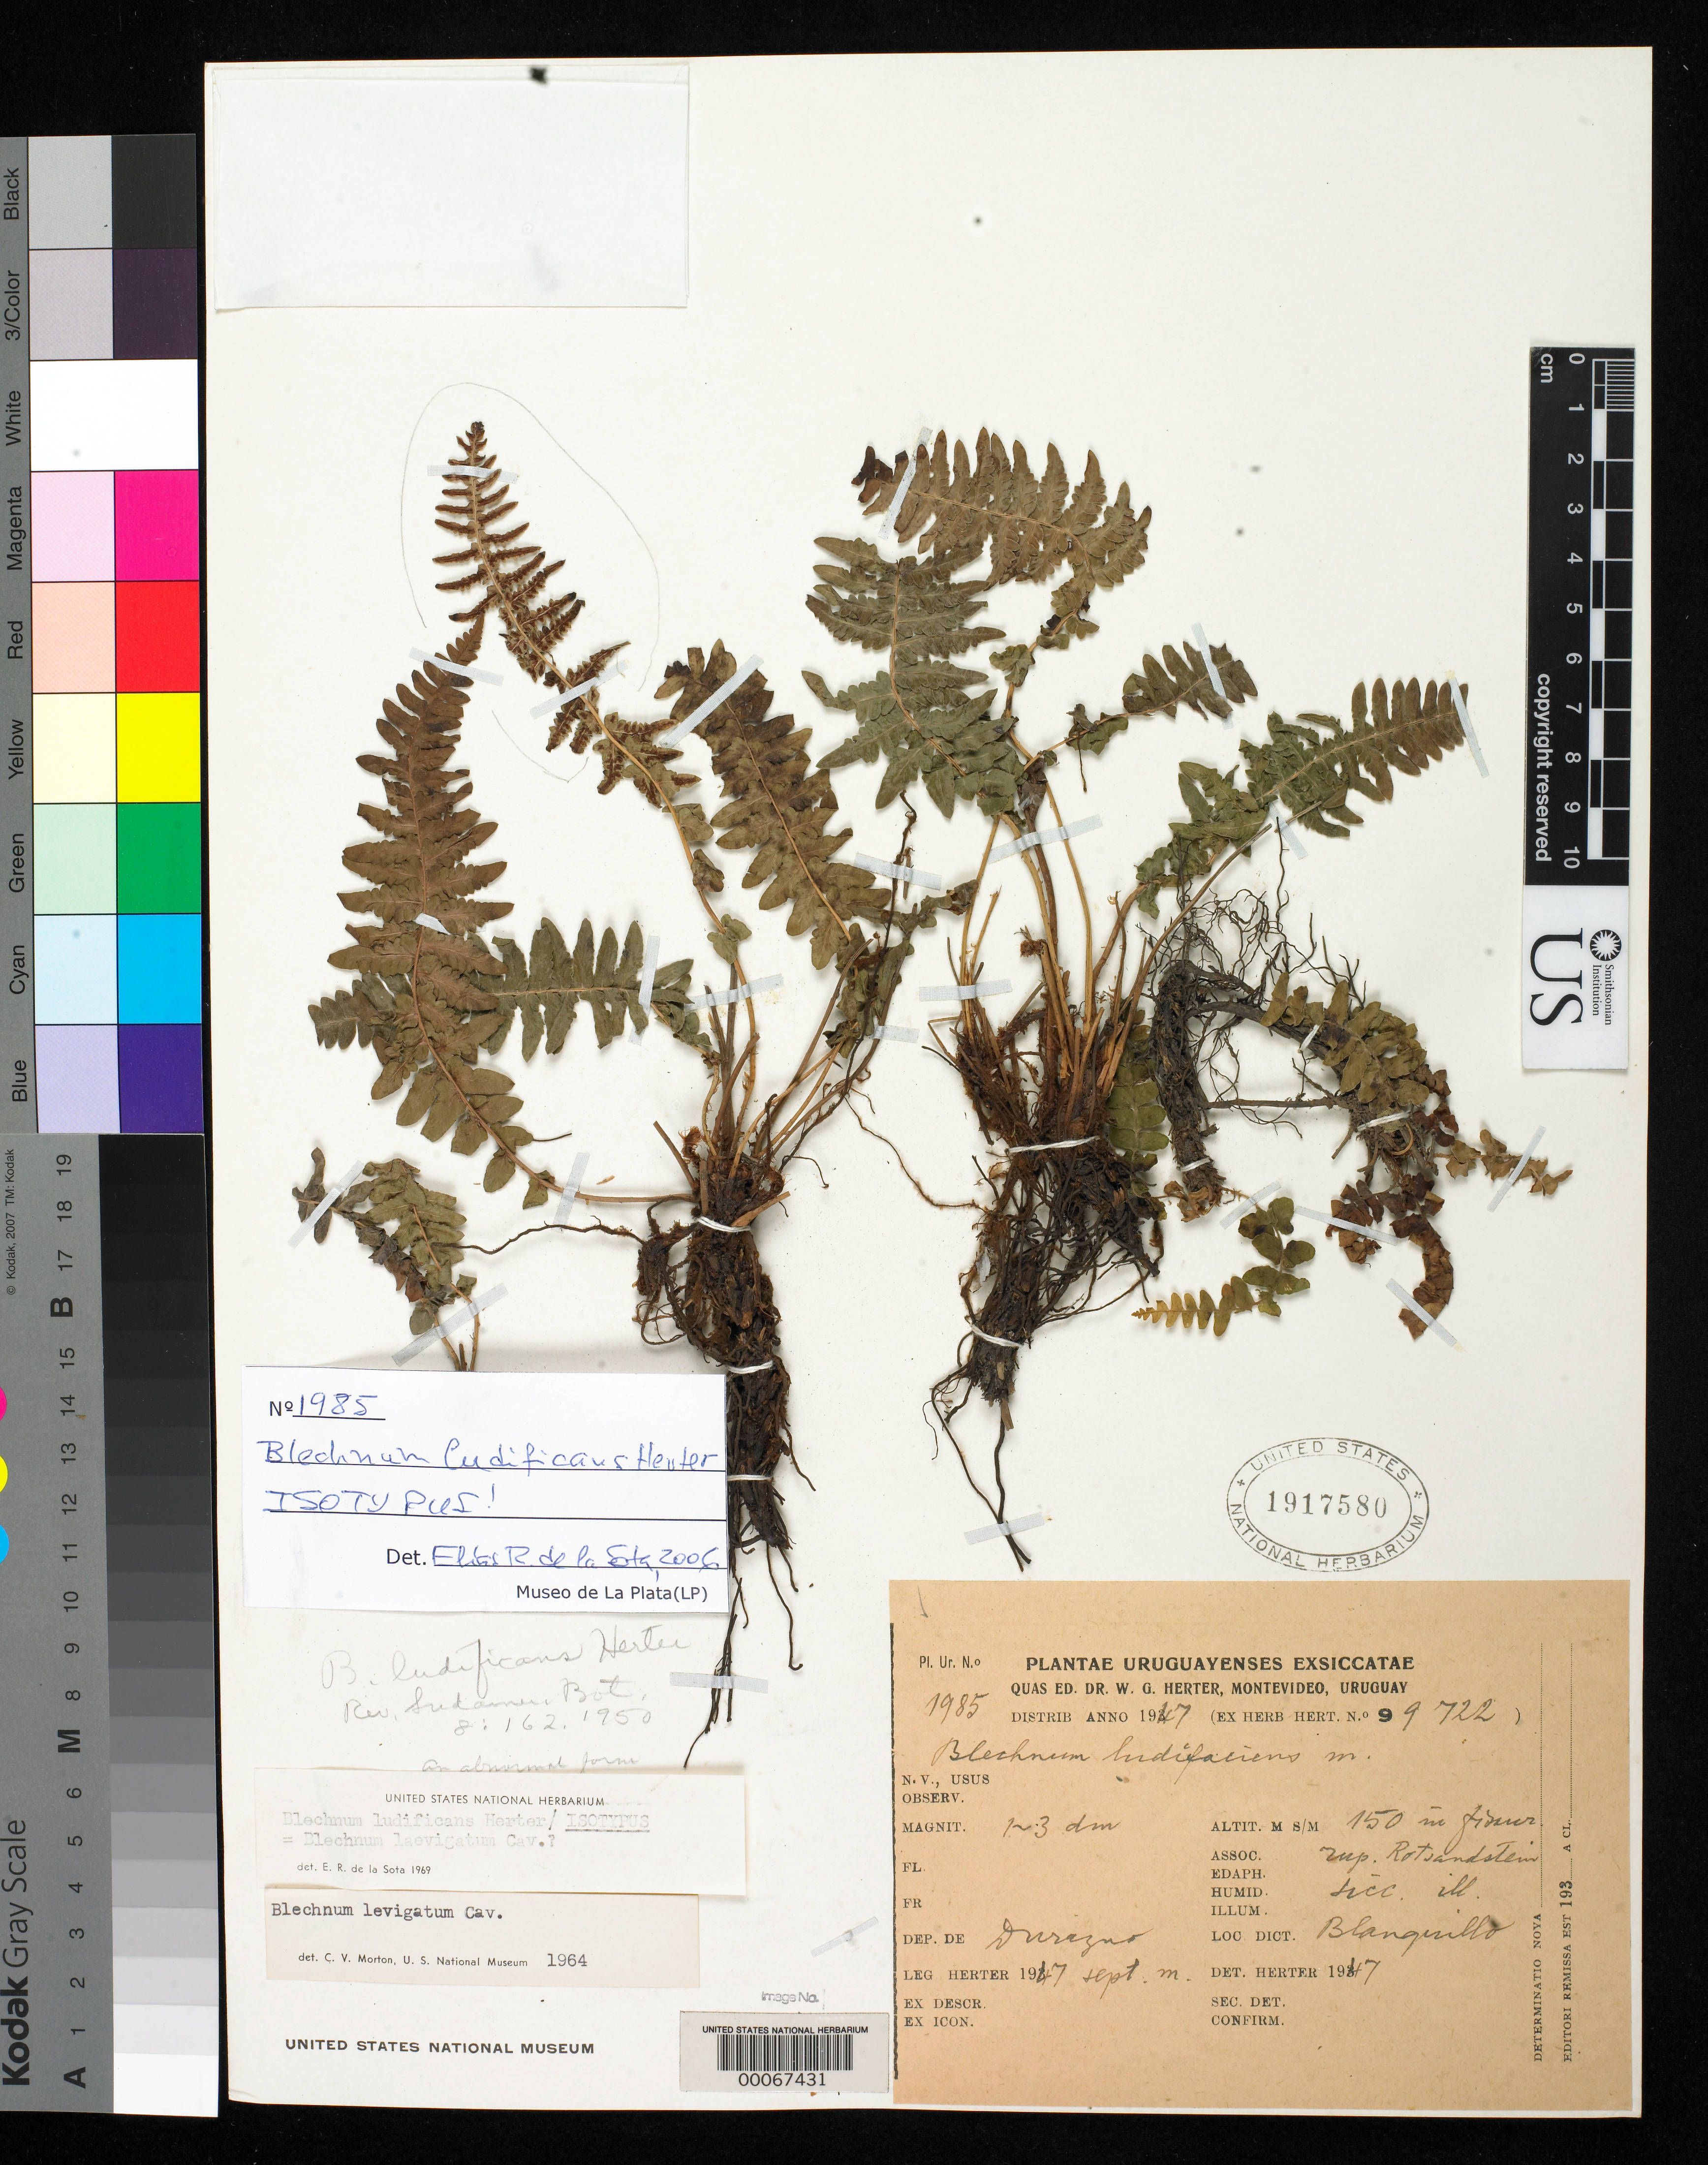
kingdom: Plantae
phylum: Tracheophyta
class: Polypodiopsida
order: Polypodiales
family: Blechnaceae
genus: Blechnum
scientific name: Blechnum ludificans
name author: Herter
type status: Isotype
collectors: W. G. Herter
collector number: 99722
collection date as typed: Sep 1947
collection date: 1947-09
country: Uruguay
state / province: Durazno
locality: Blanquillo.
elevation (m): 150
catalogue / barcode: US 1917580